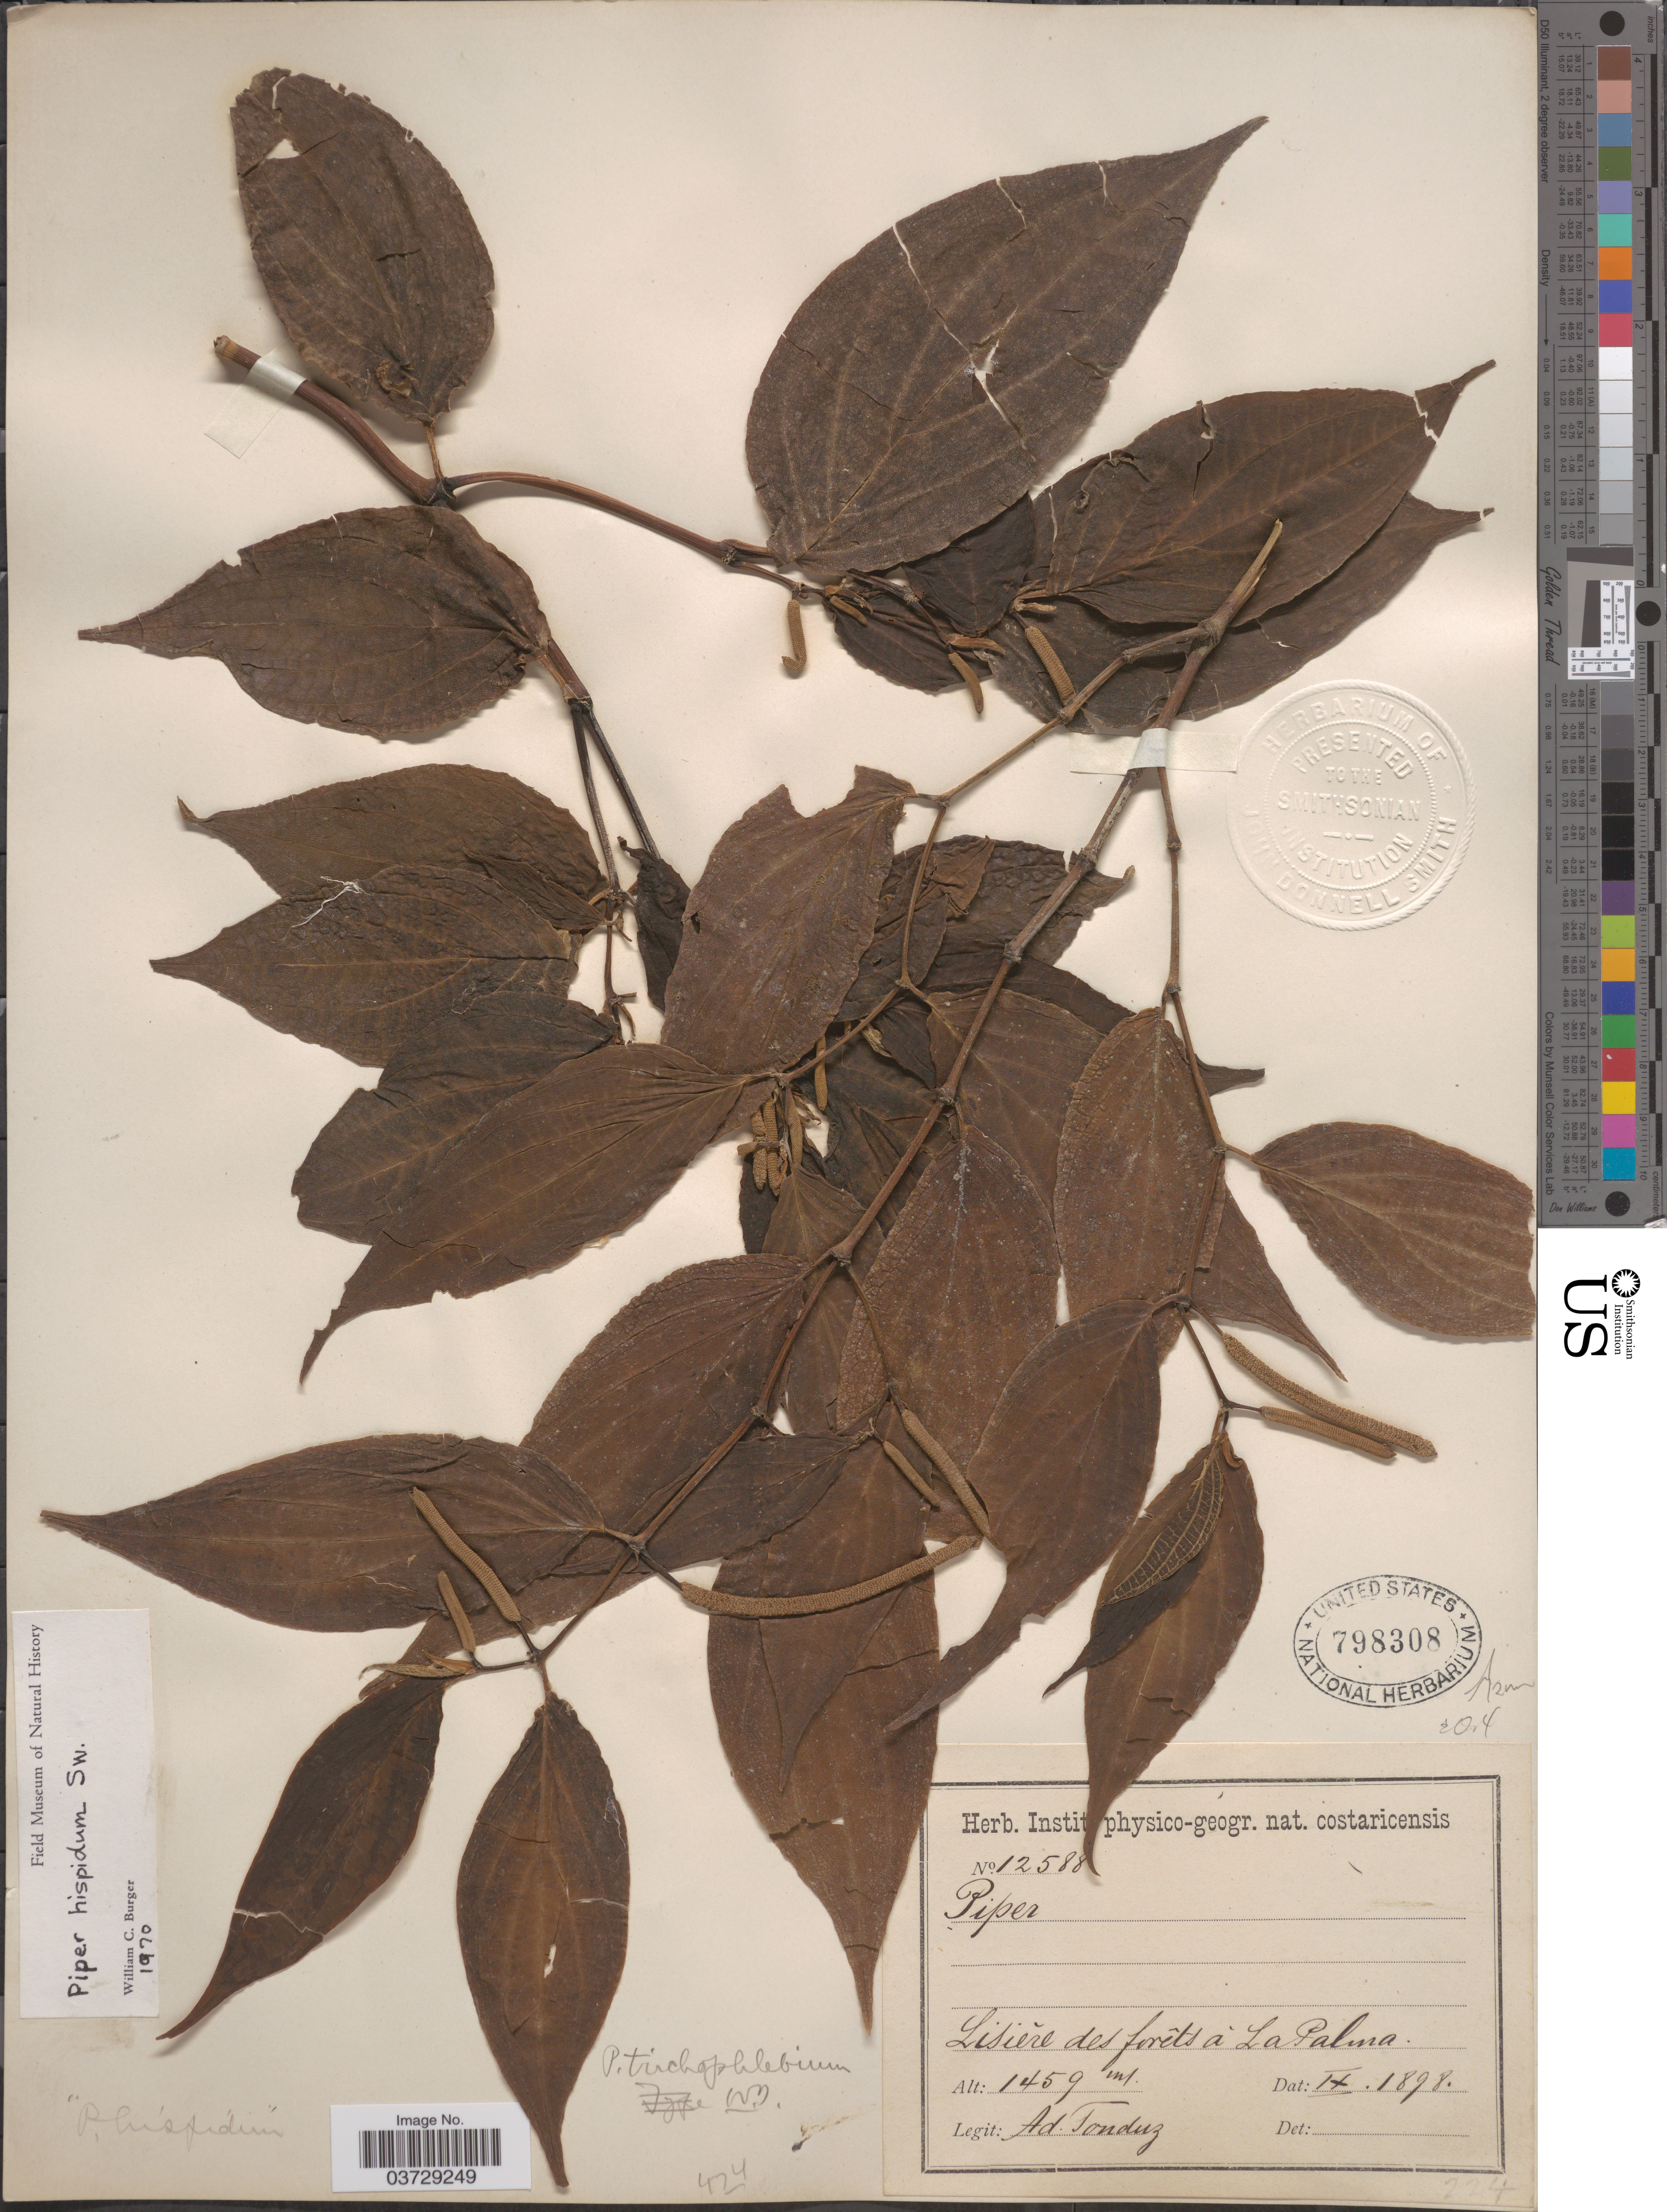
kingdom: Plantae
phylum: Tracheophyta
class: Magnoliopsida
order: Piperales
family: Piperaceae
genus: Piper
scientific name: Piper hispidum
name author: Sw.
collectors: A. Tonduz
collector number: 12588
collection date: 1898-09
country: Costa Rica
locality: Lisiĕre des forêts á La Palma.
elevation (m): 1459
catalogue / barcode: US 798308